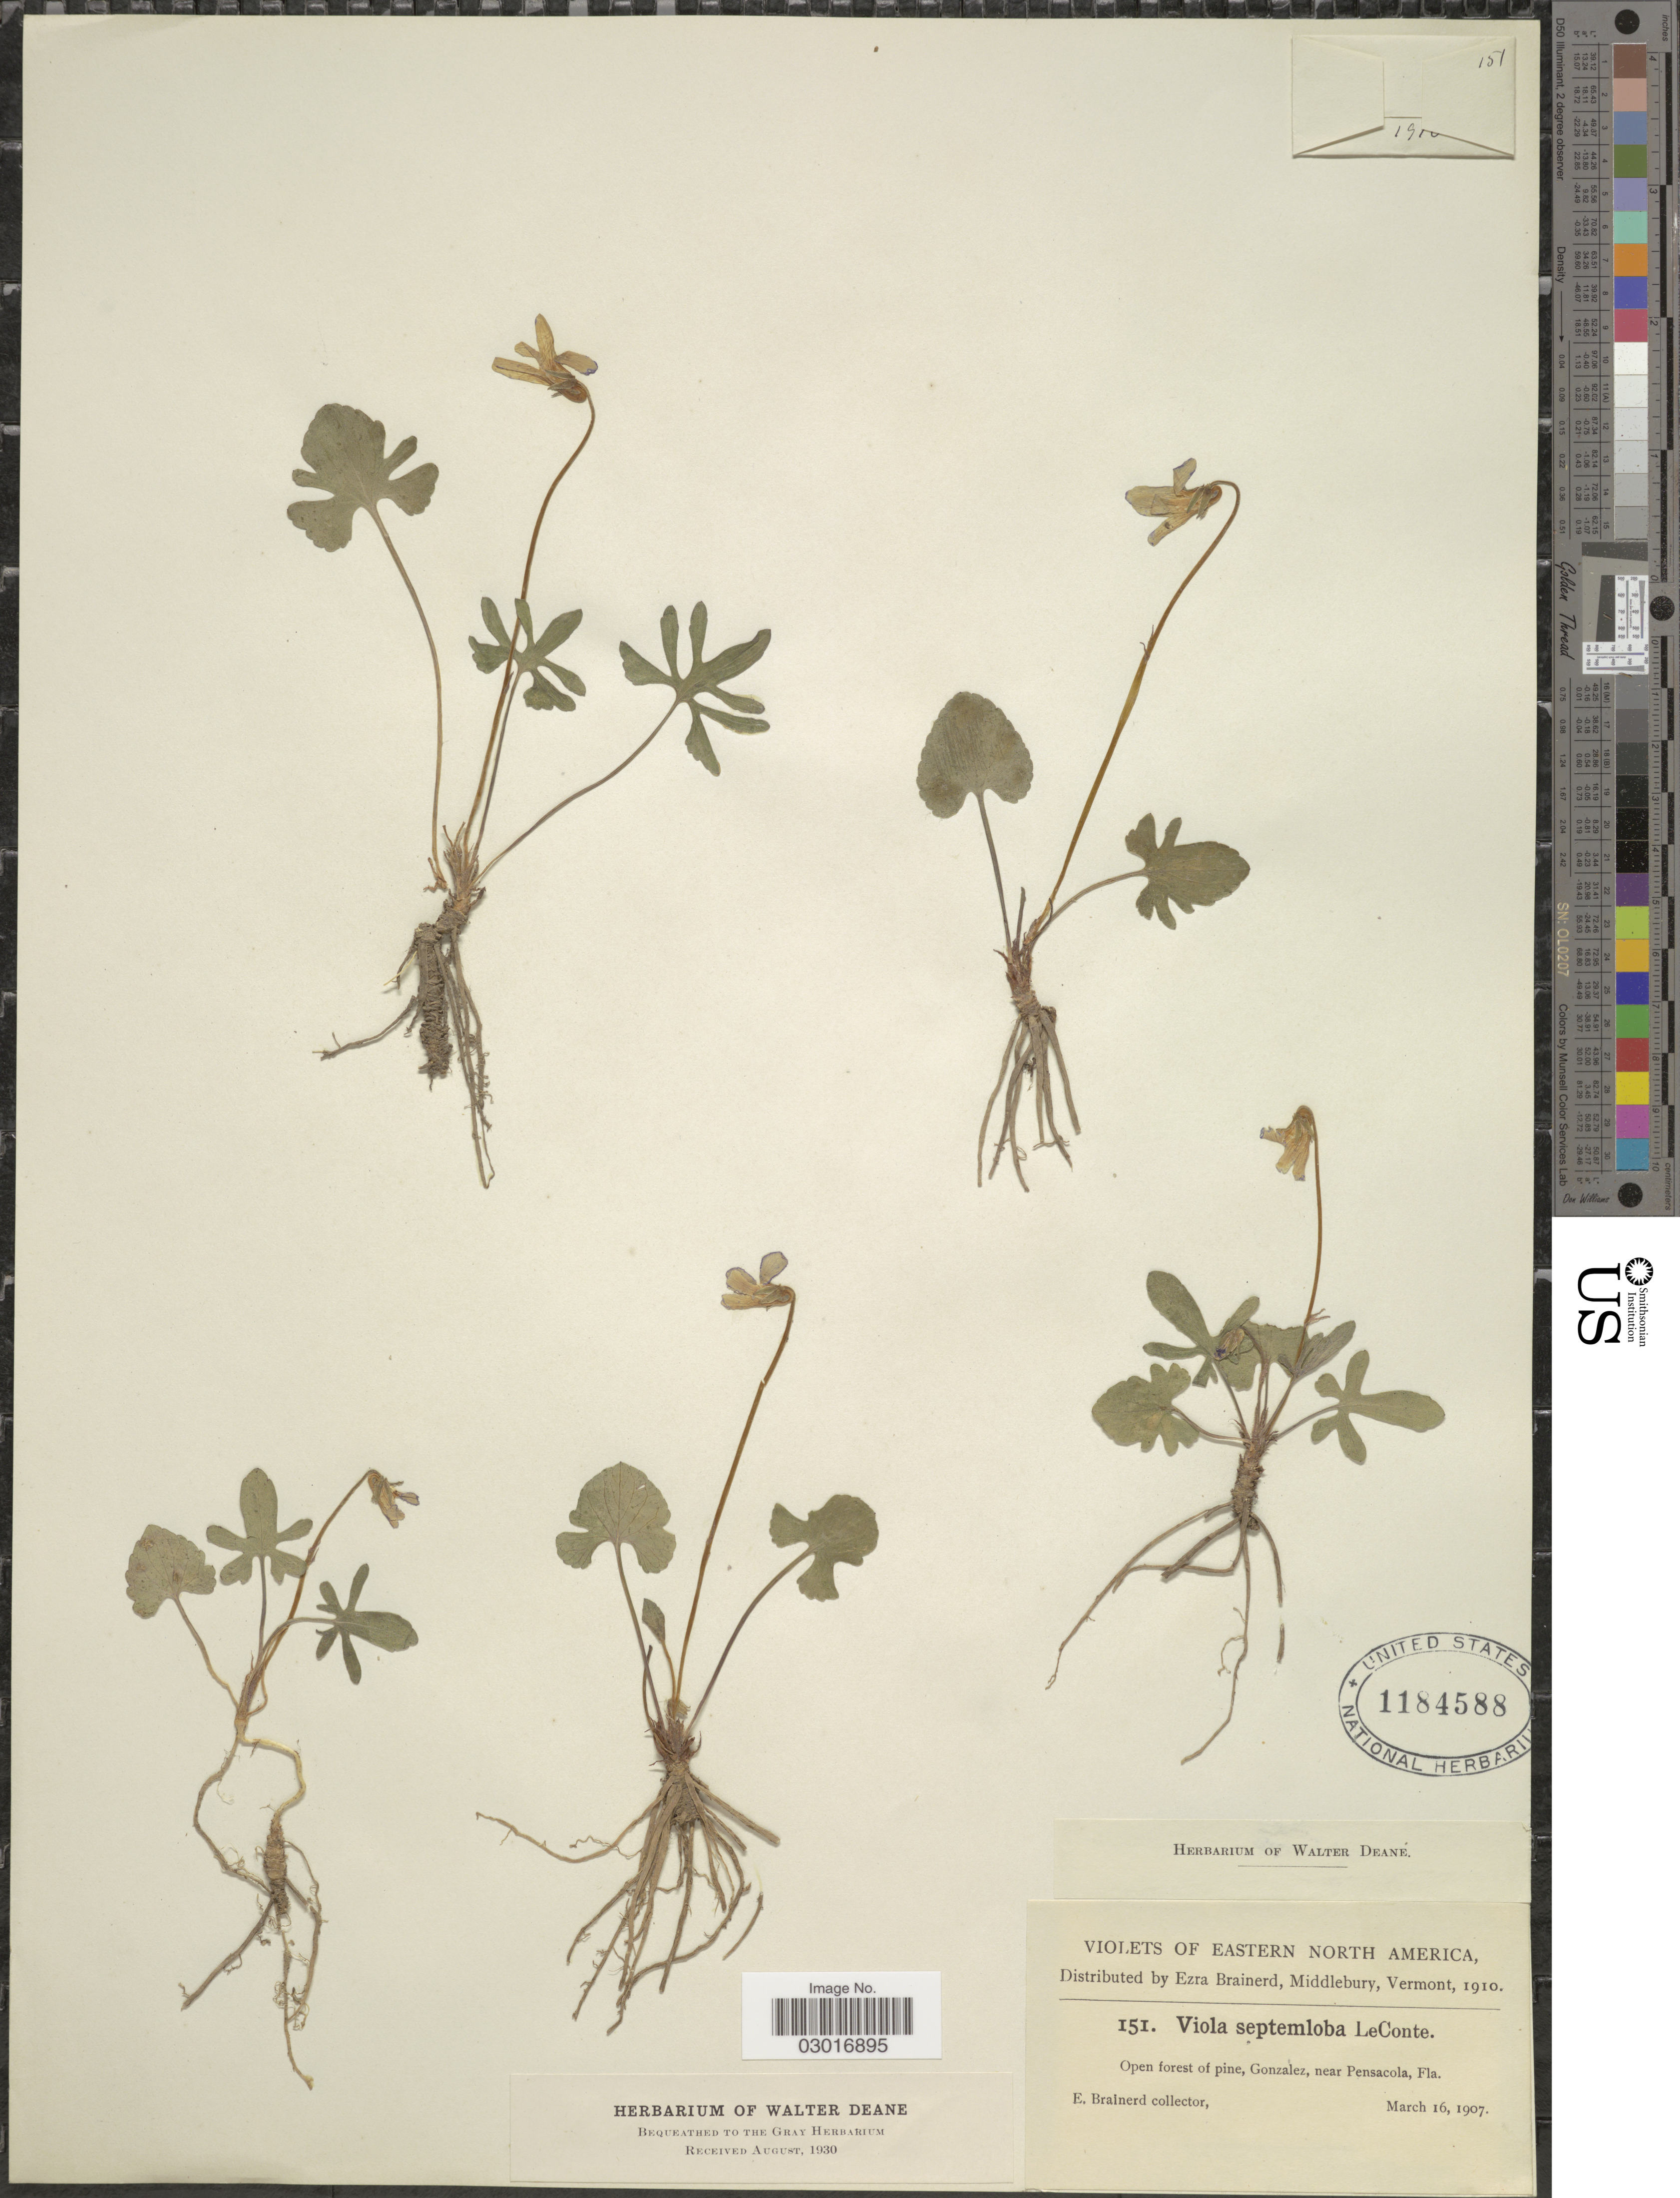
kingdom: Plantae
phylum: Tracheophyta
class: Magnoliopsida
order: Malpighiales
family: Violaceae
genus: Viola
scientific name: Viola septemloba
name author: LeConte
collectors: E. Brainerd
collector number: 151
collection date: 1907-03-16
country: United States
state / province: Florida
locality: Eastern North America, Open forest of pine, Gonzalez, near Pensacola.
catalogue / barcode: US 1184588